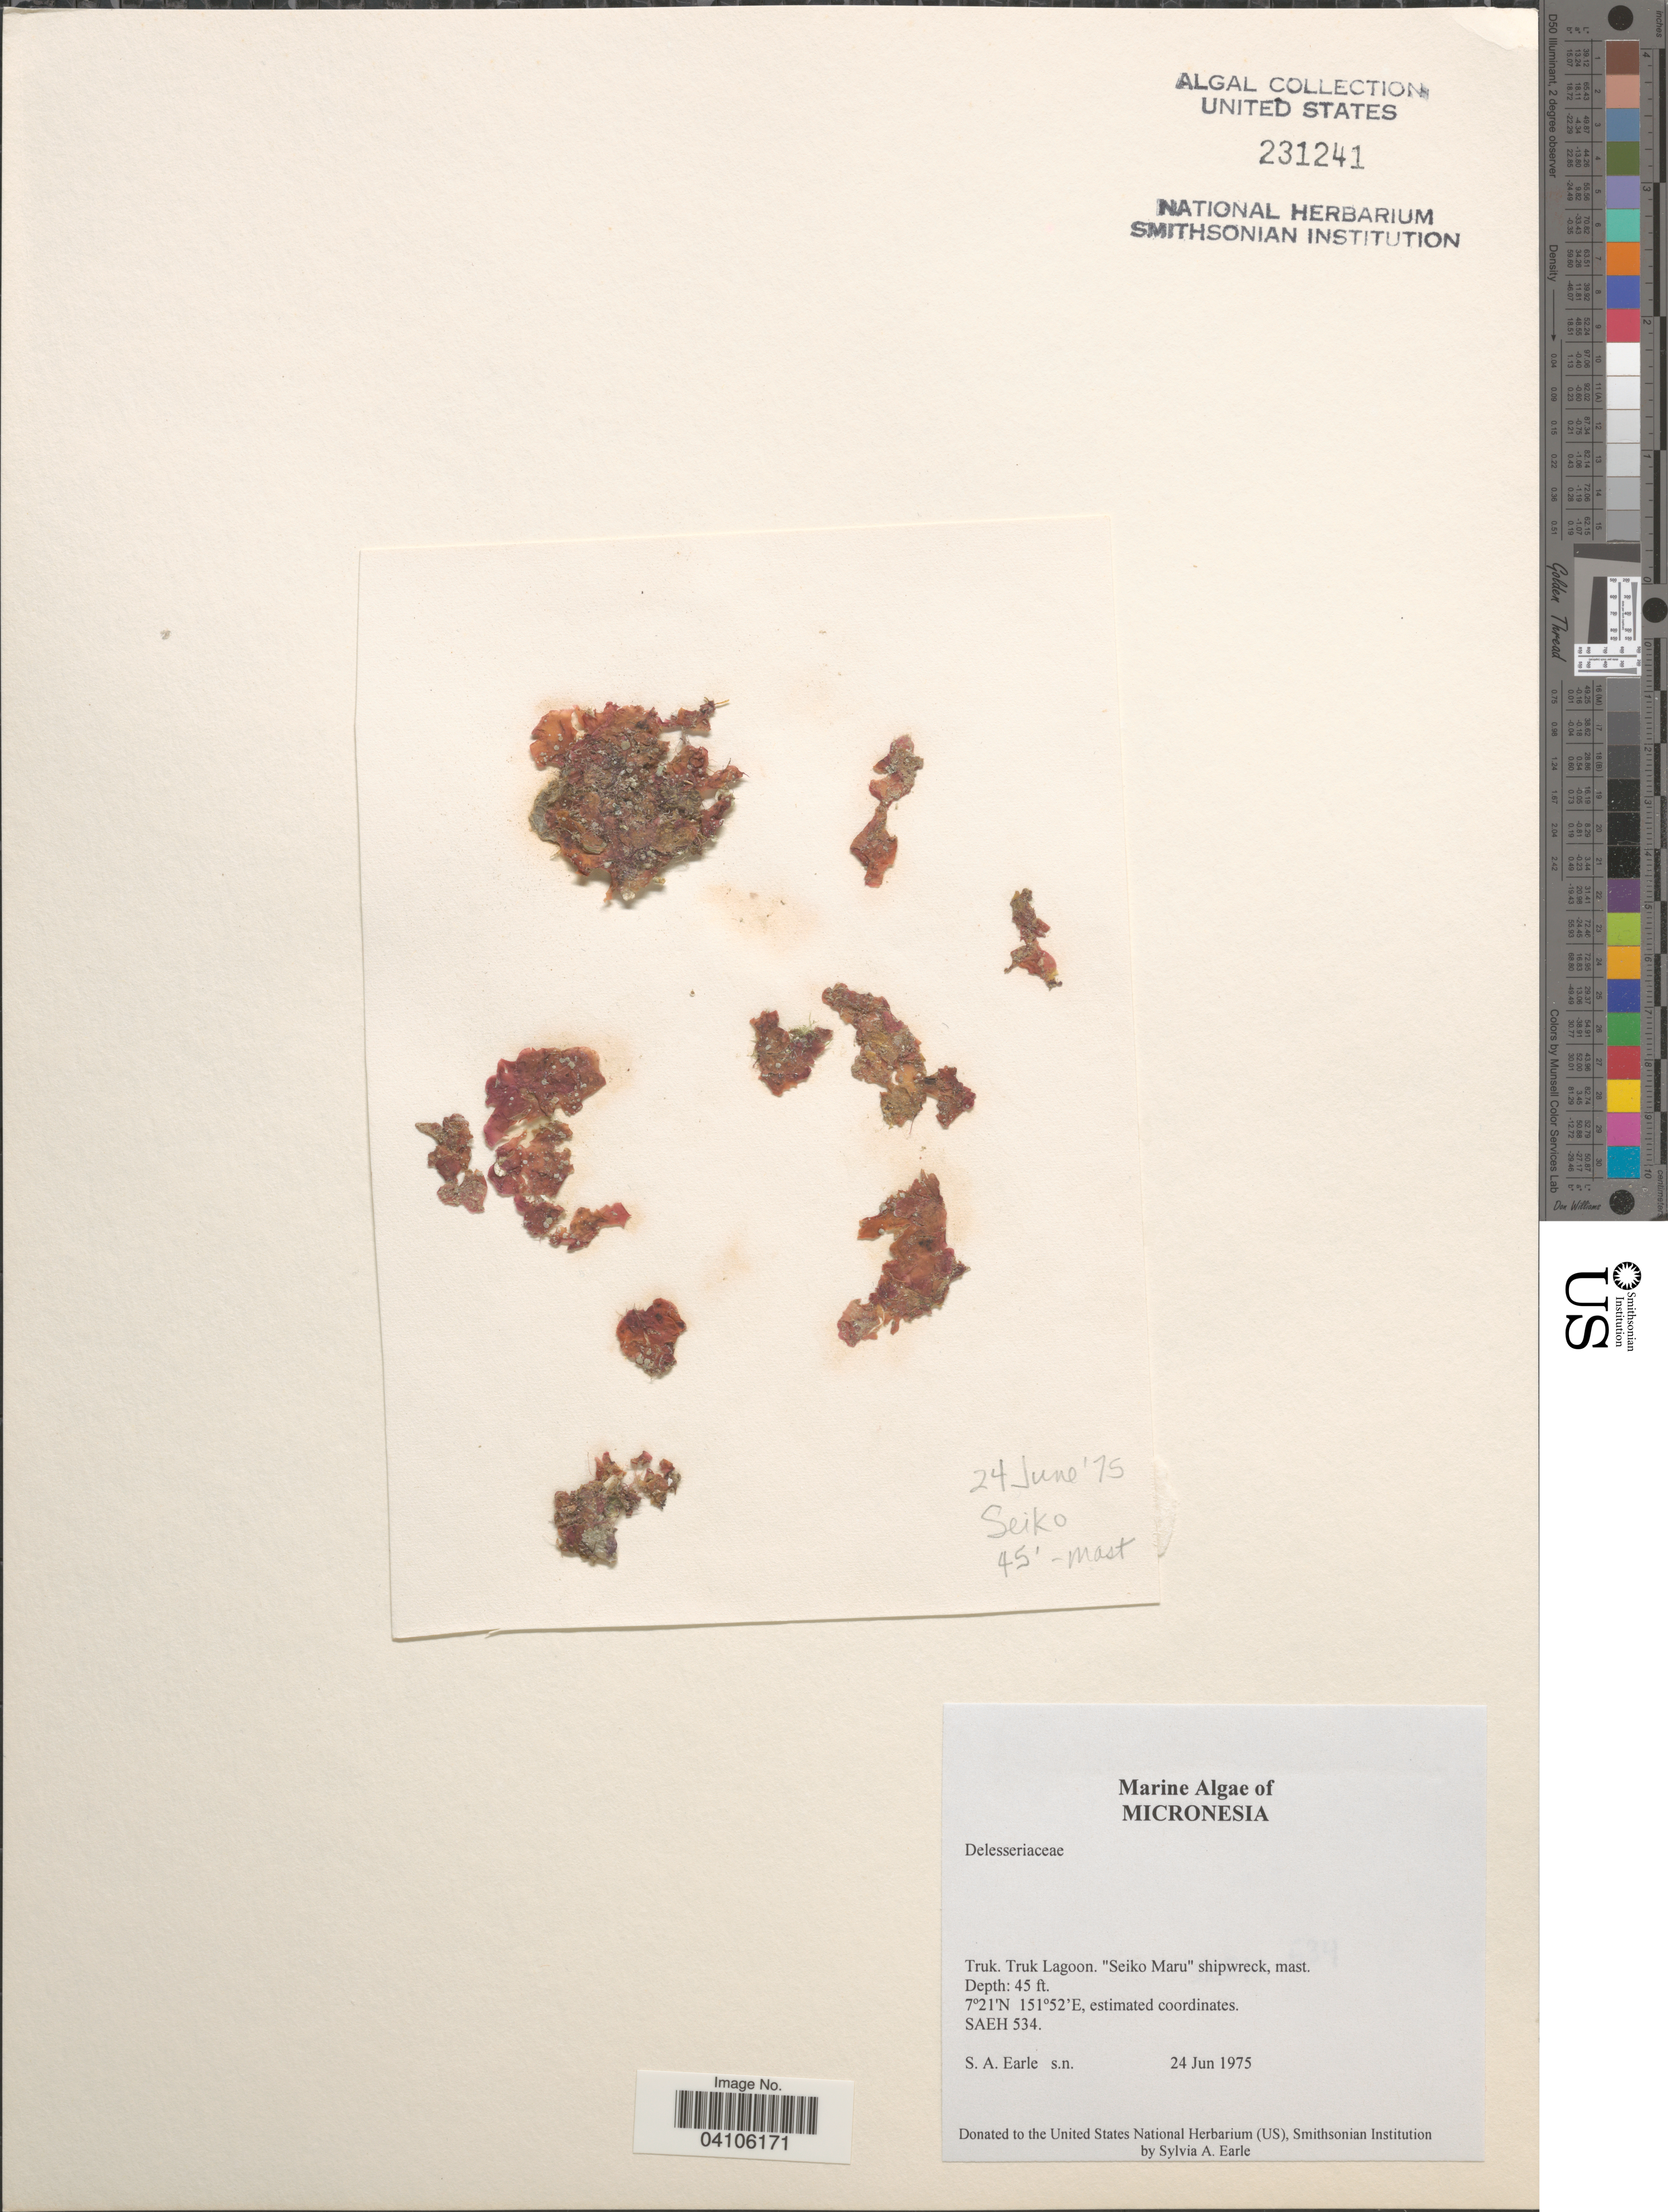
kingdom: Plantae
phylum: Rhodophyta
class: Florideophyceae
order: Ceramiales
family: Delesseriaceae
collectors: S. A. Earle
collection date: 1975-06-24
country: Micronesia, Federated States of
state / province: Truk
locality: Truk Lagoon. "Seiko Maru" shipwreck, mast. SAEH 534.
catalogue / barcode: US 231241